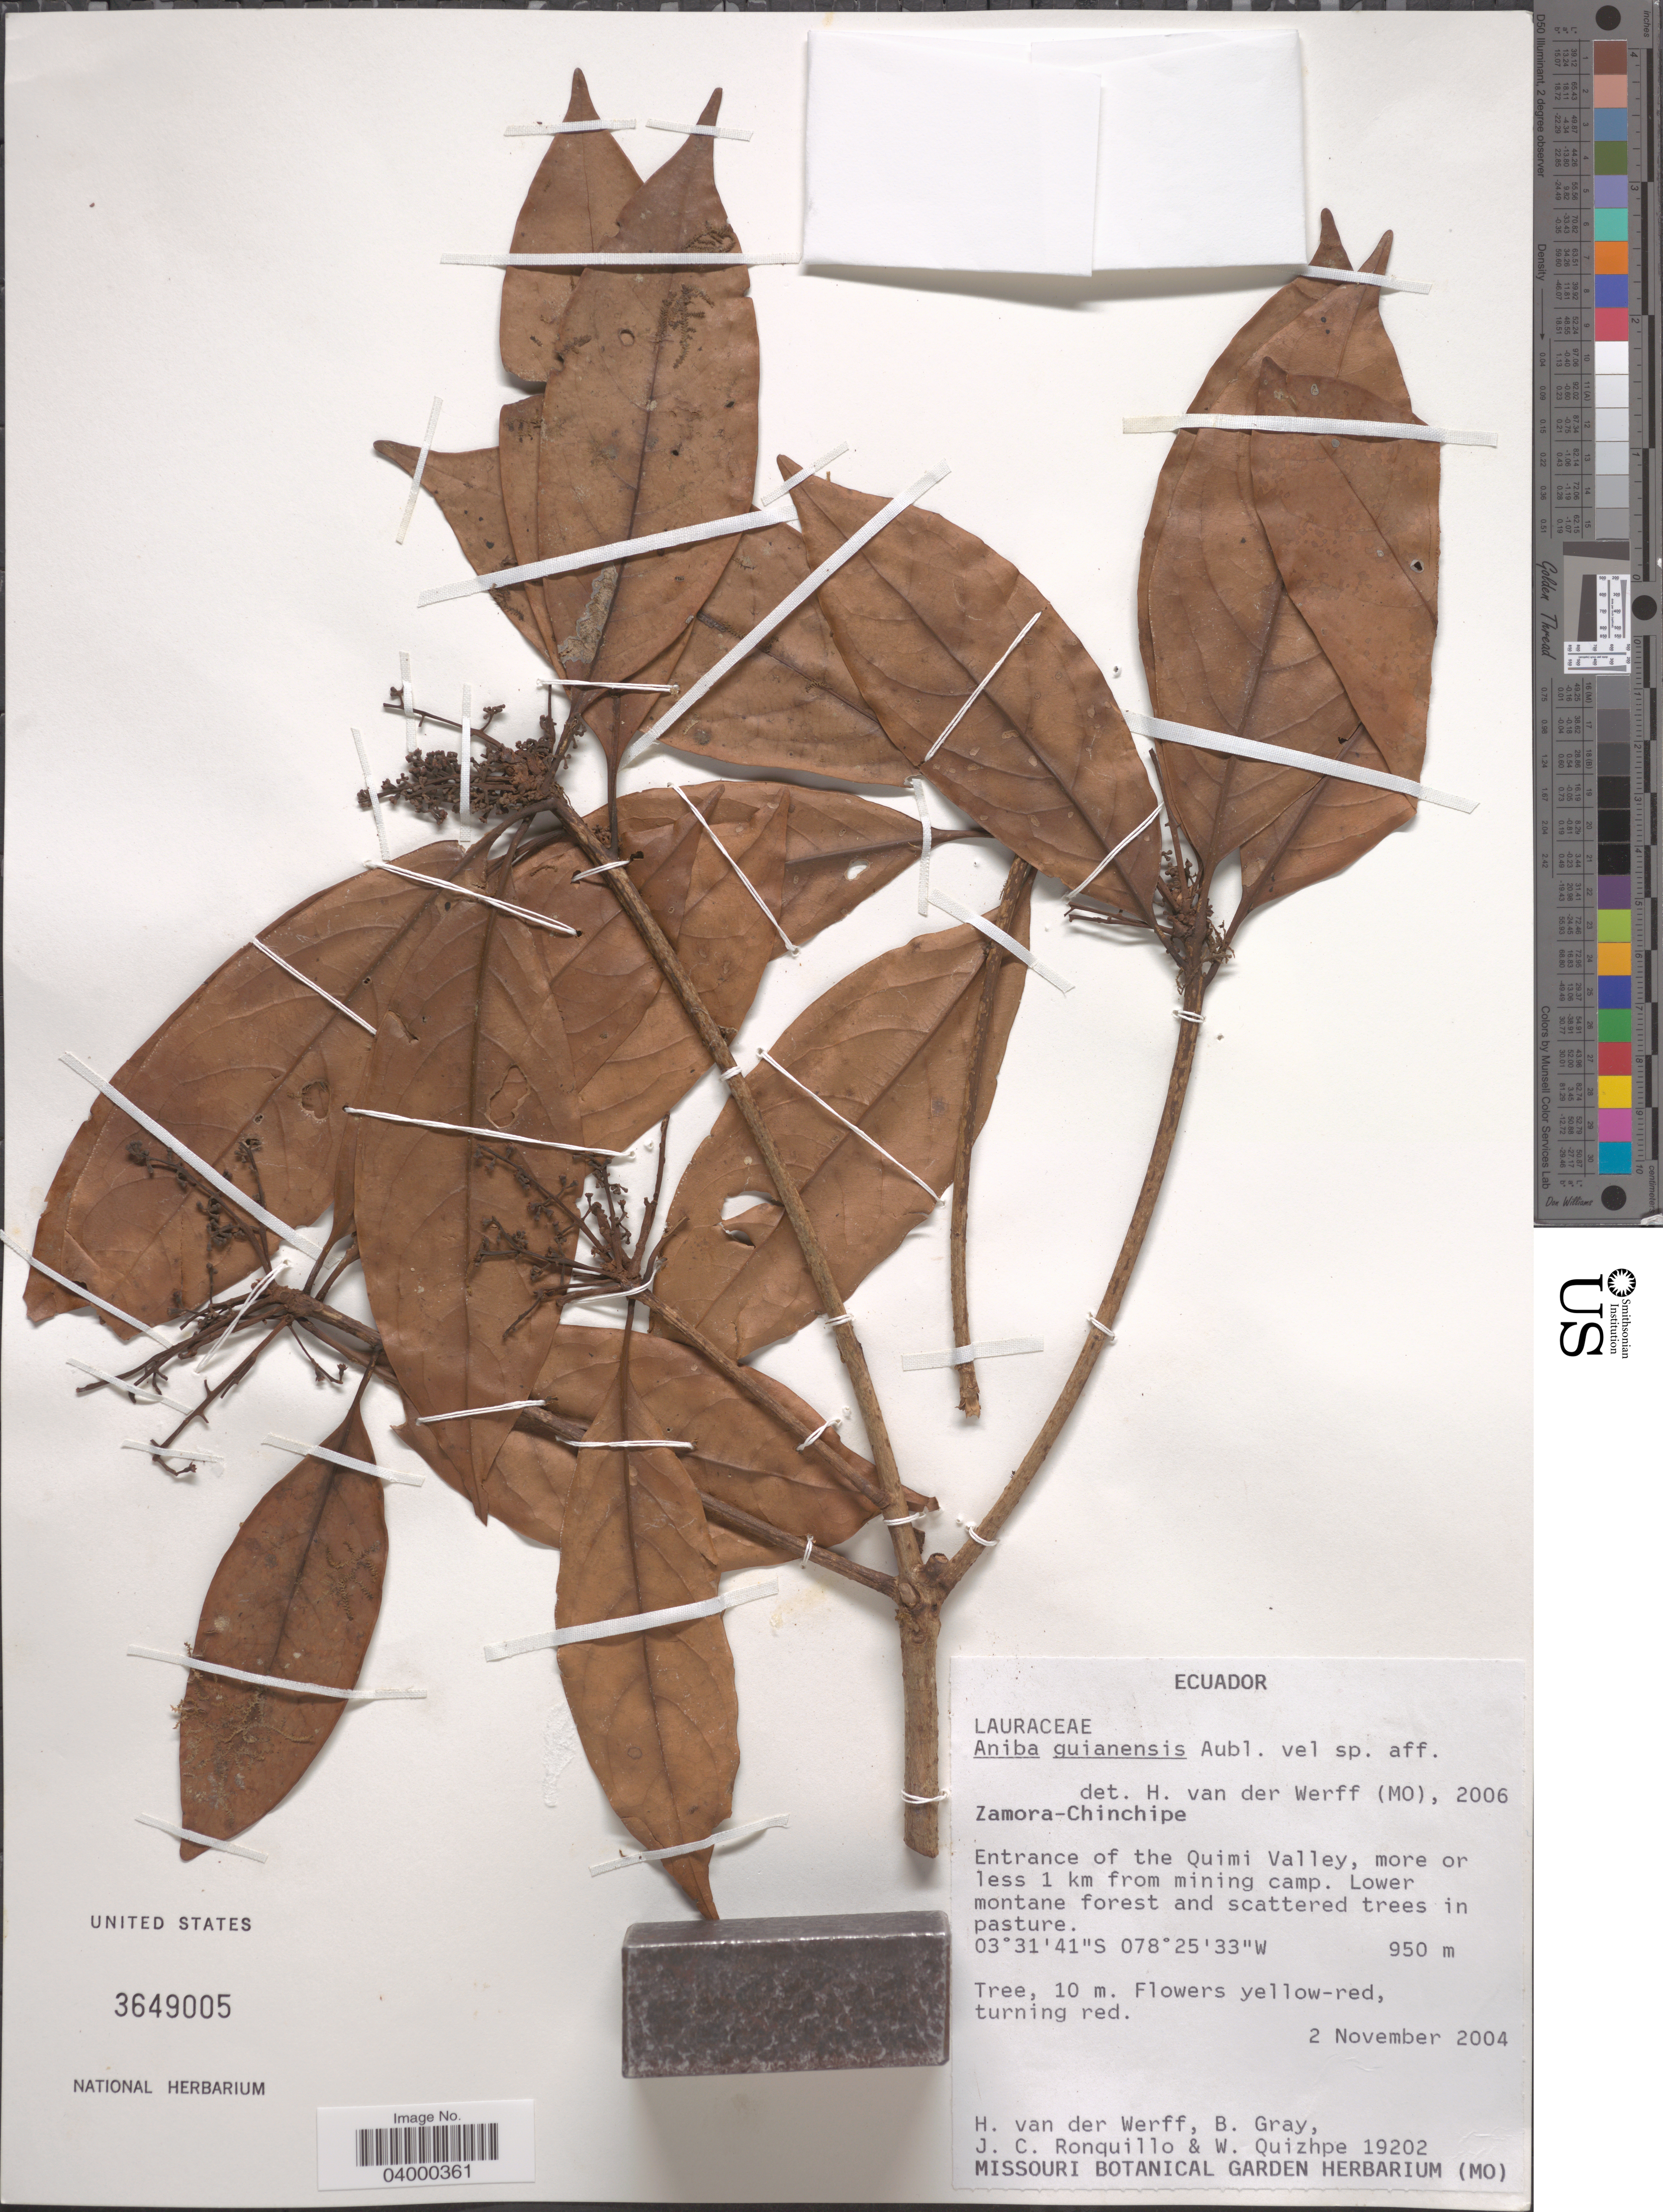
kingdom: Plantae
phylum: Tracheophyta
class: Magnoliopsida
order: Laurales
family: Lauraceae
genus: Aniba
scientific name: Aniba guianensis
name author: Aubl.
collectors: H. van der Werff, B. Gray, J. Ronquillo & W. Quizhpe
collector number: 19202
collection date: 2004-11-02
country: Ecuador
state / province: Zamora-Chinchipe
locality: Entrance of the Quimi Valley, more or less 1 km from mining camp.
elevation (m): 950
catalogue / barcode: US 3649005